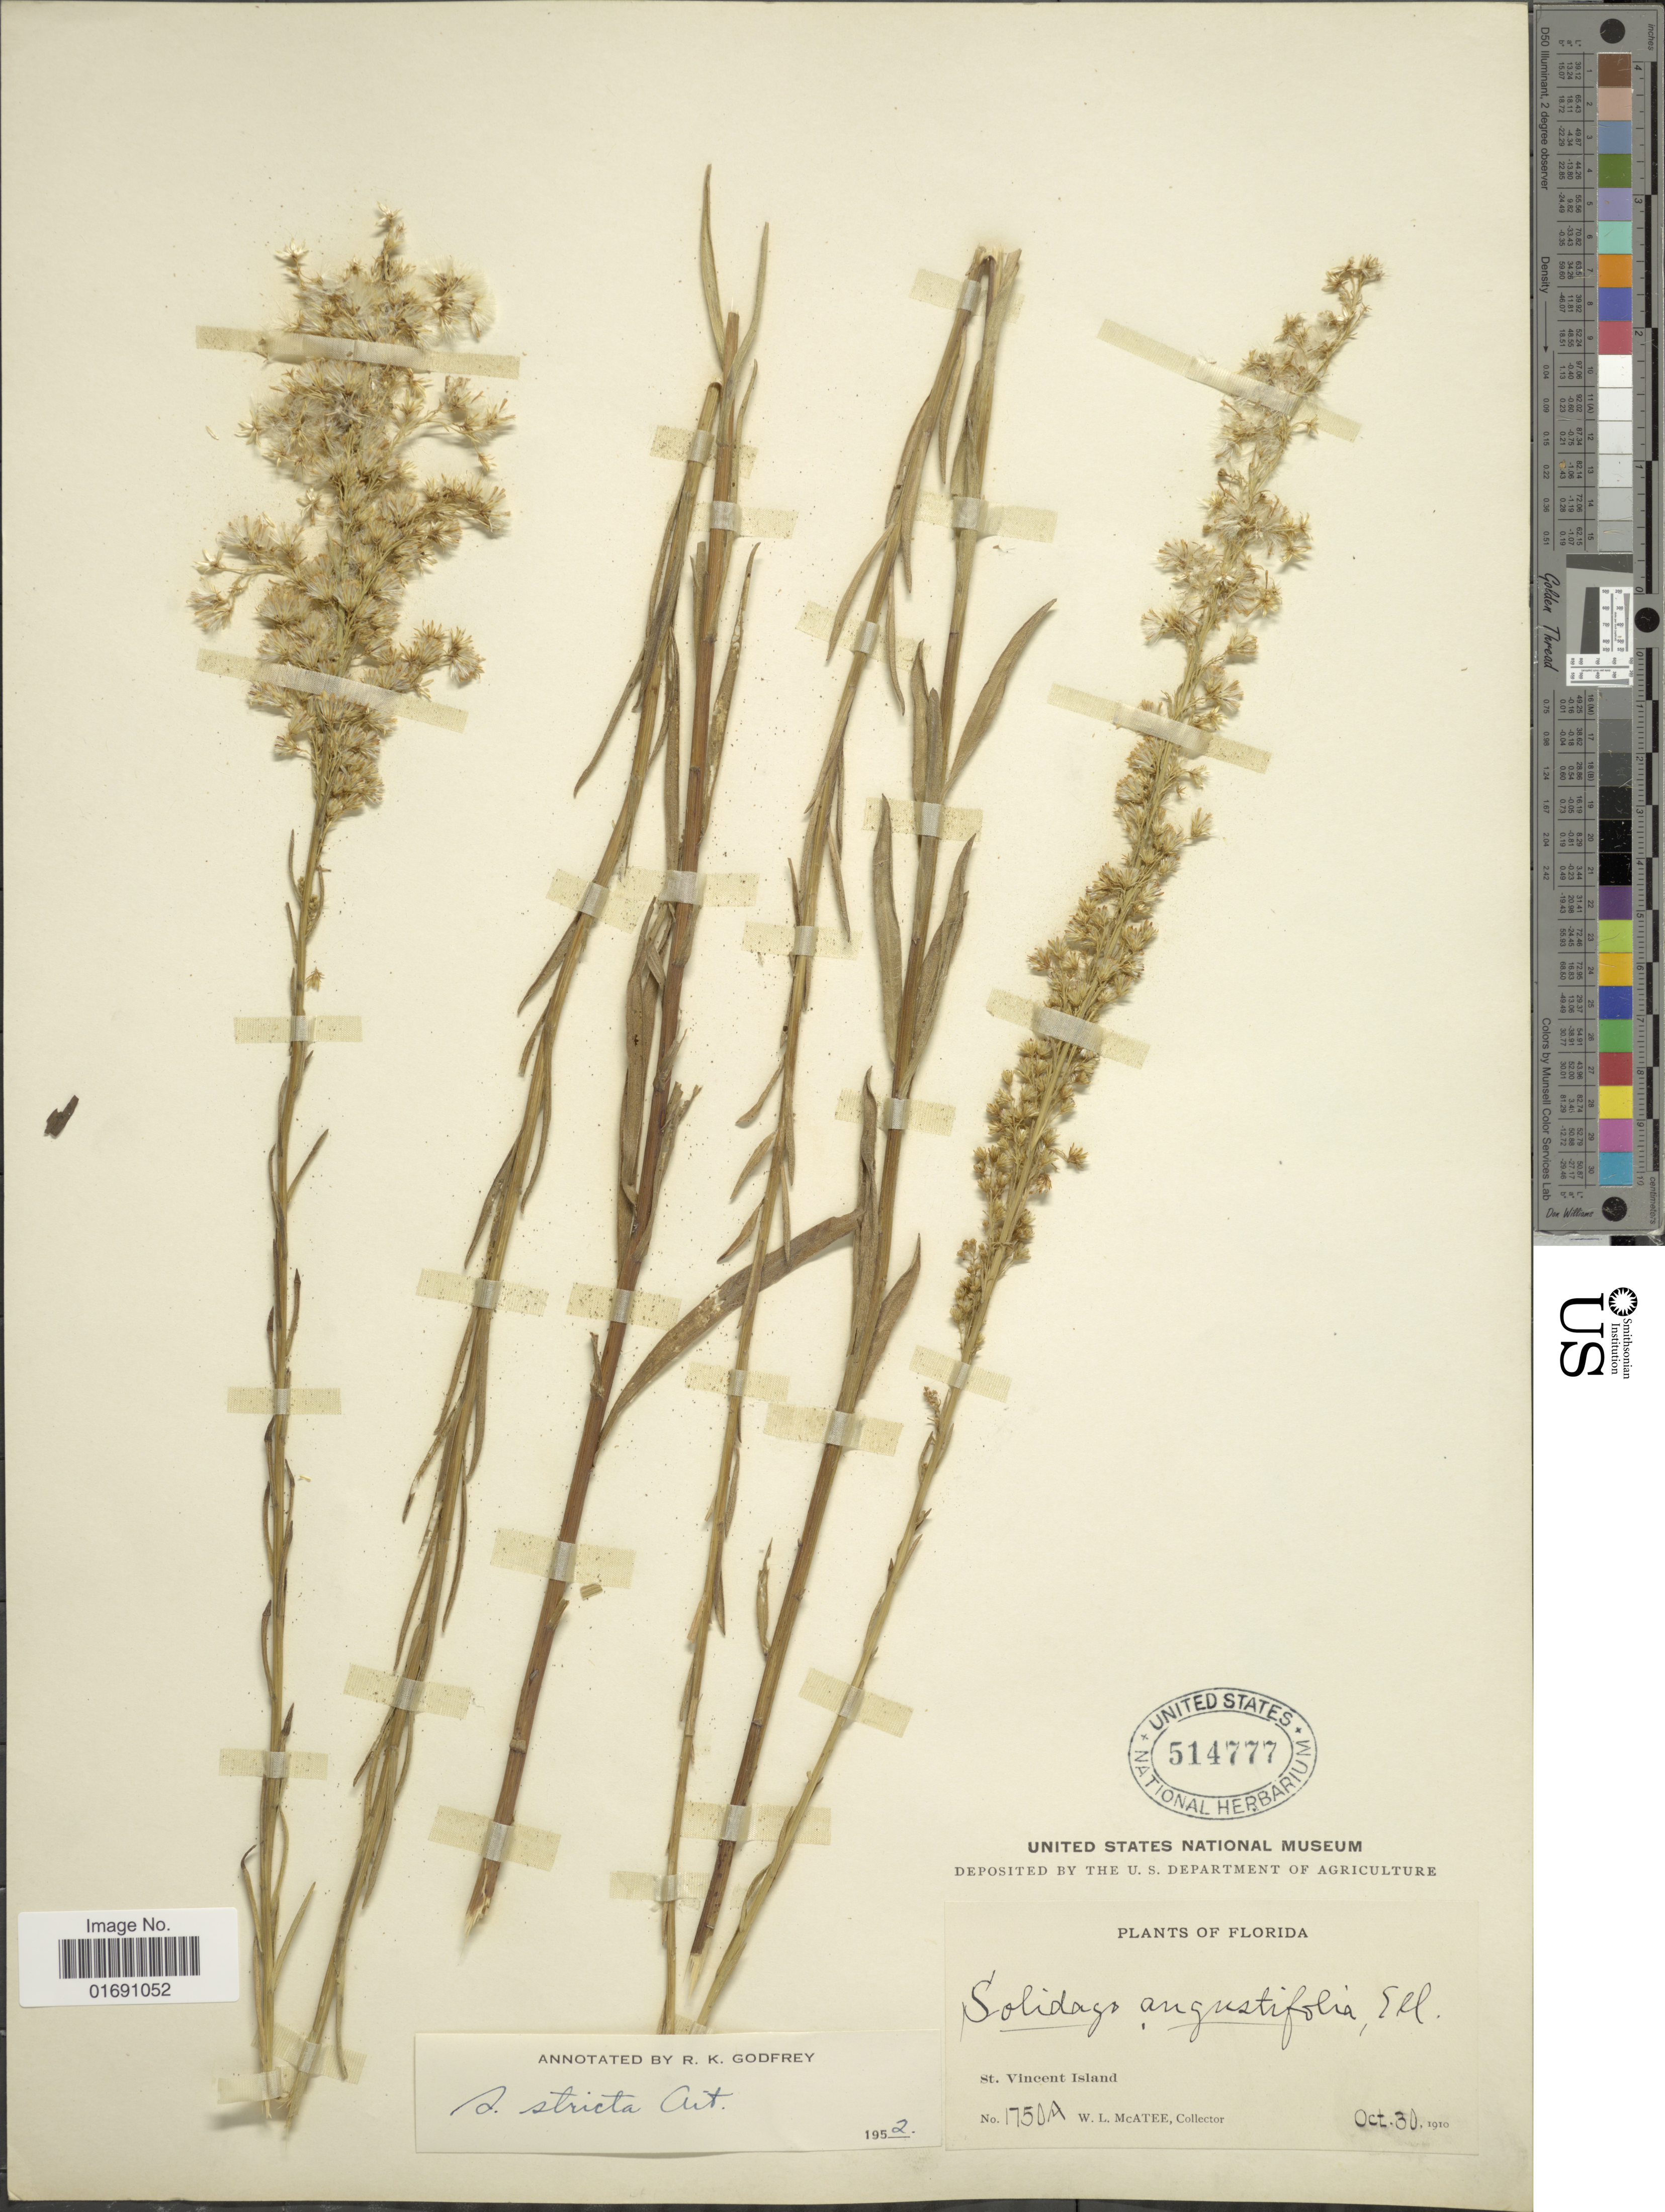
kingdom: Plantae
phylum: Tracheophyta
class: Magnoliopsida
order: Asterales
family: Asteraceae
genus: Solidago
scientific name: Solidago stricta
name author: Aiton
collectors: W. McAtee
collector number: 1750A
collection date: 1910-10-30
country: United States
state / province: Florida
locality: St Vincent Island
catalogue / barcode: US 514777